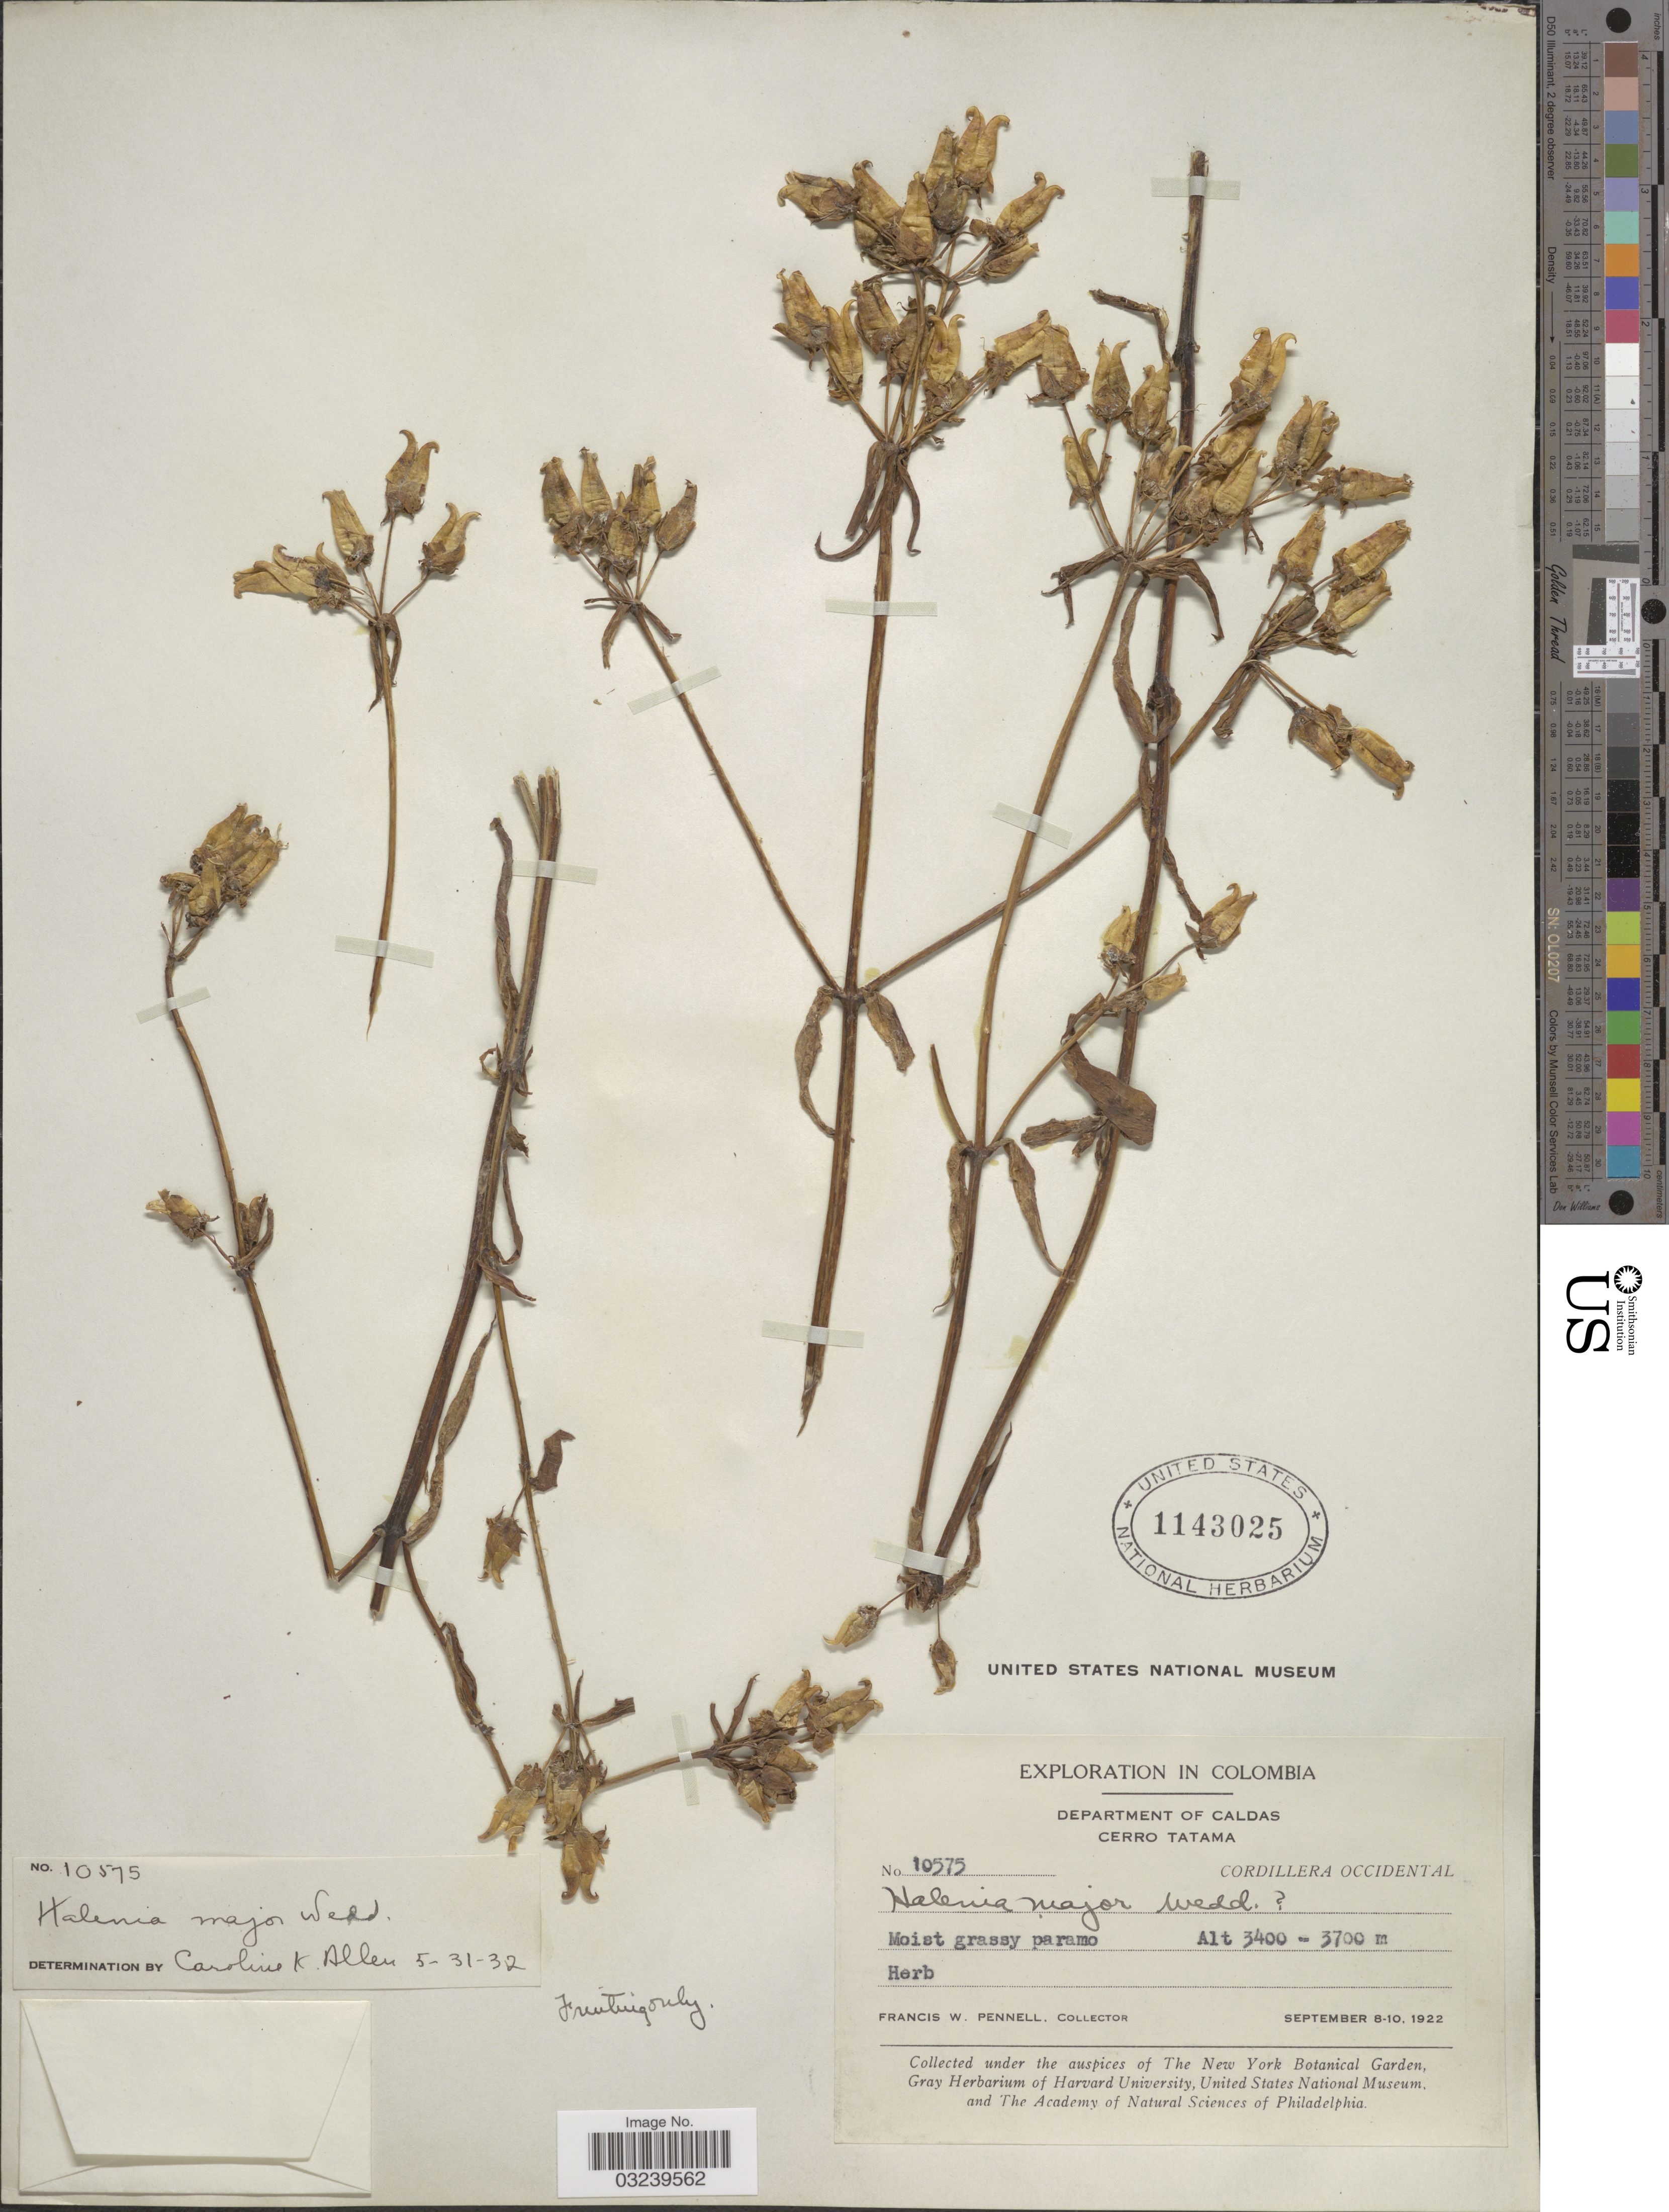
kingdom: Plantae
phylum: Tracheophyta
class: Magnoliopsida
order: Gentianales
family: Gentianaceae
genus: Halenia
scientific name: Halenia major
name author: Wedd.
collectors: F. W. Pennell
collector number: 10575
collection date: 1921-09-08/1922-09-10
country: Colombia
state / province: Caldas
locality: Department of Caldas, Cerro Tatama, Cordillera Occidental.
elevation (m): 3400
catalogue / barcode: US 1143025